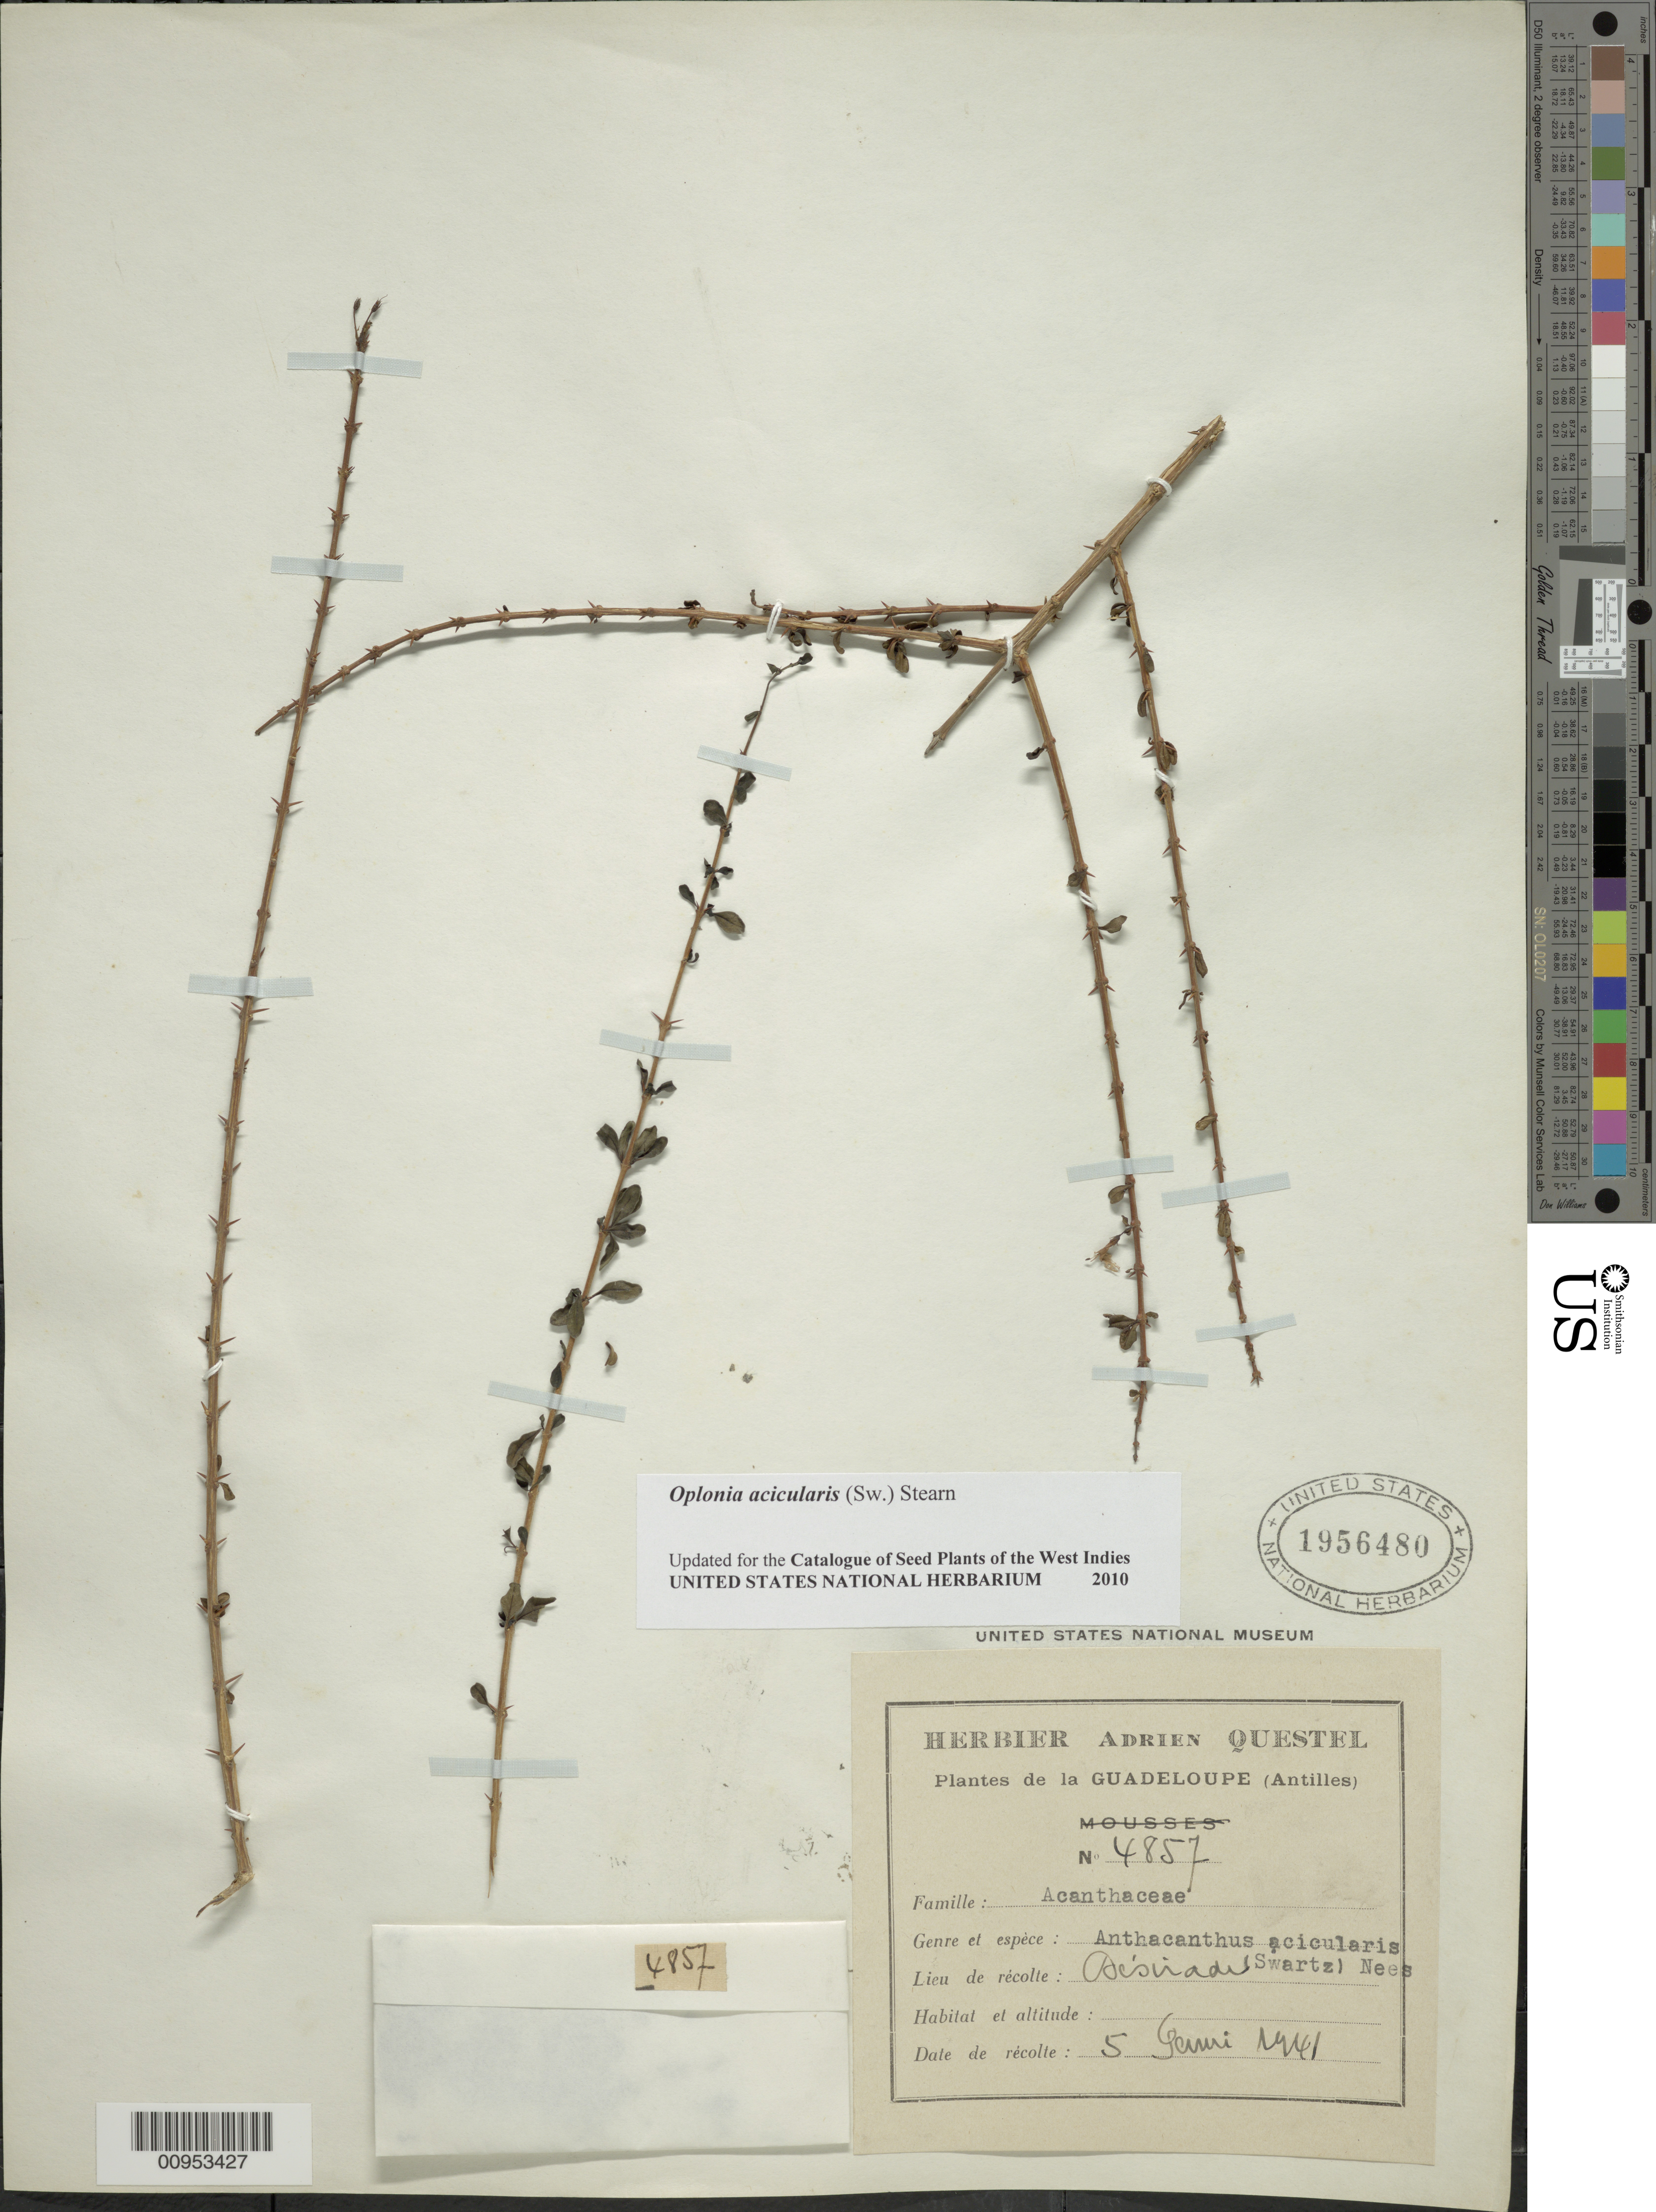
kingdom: Plantae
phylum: Tracheophyta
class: Magnoliopsida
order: Lamiales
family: Acanthaceae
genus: Oplonia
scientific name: Oplonia acicularis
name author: (Sw.) Stearn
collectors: A. Questel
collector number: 4857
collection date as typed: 05 Jan 1941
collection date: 1941-01-05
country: Guadeloupe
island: La Désirade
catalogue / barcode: US 1956480